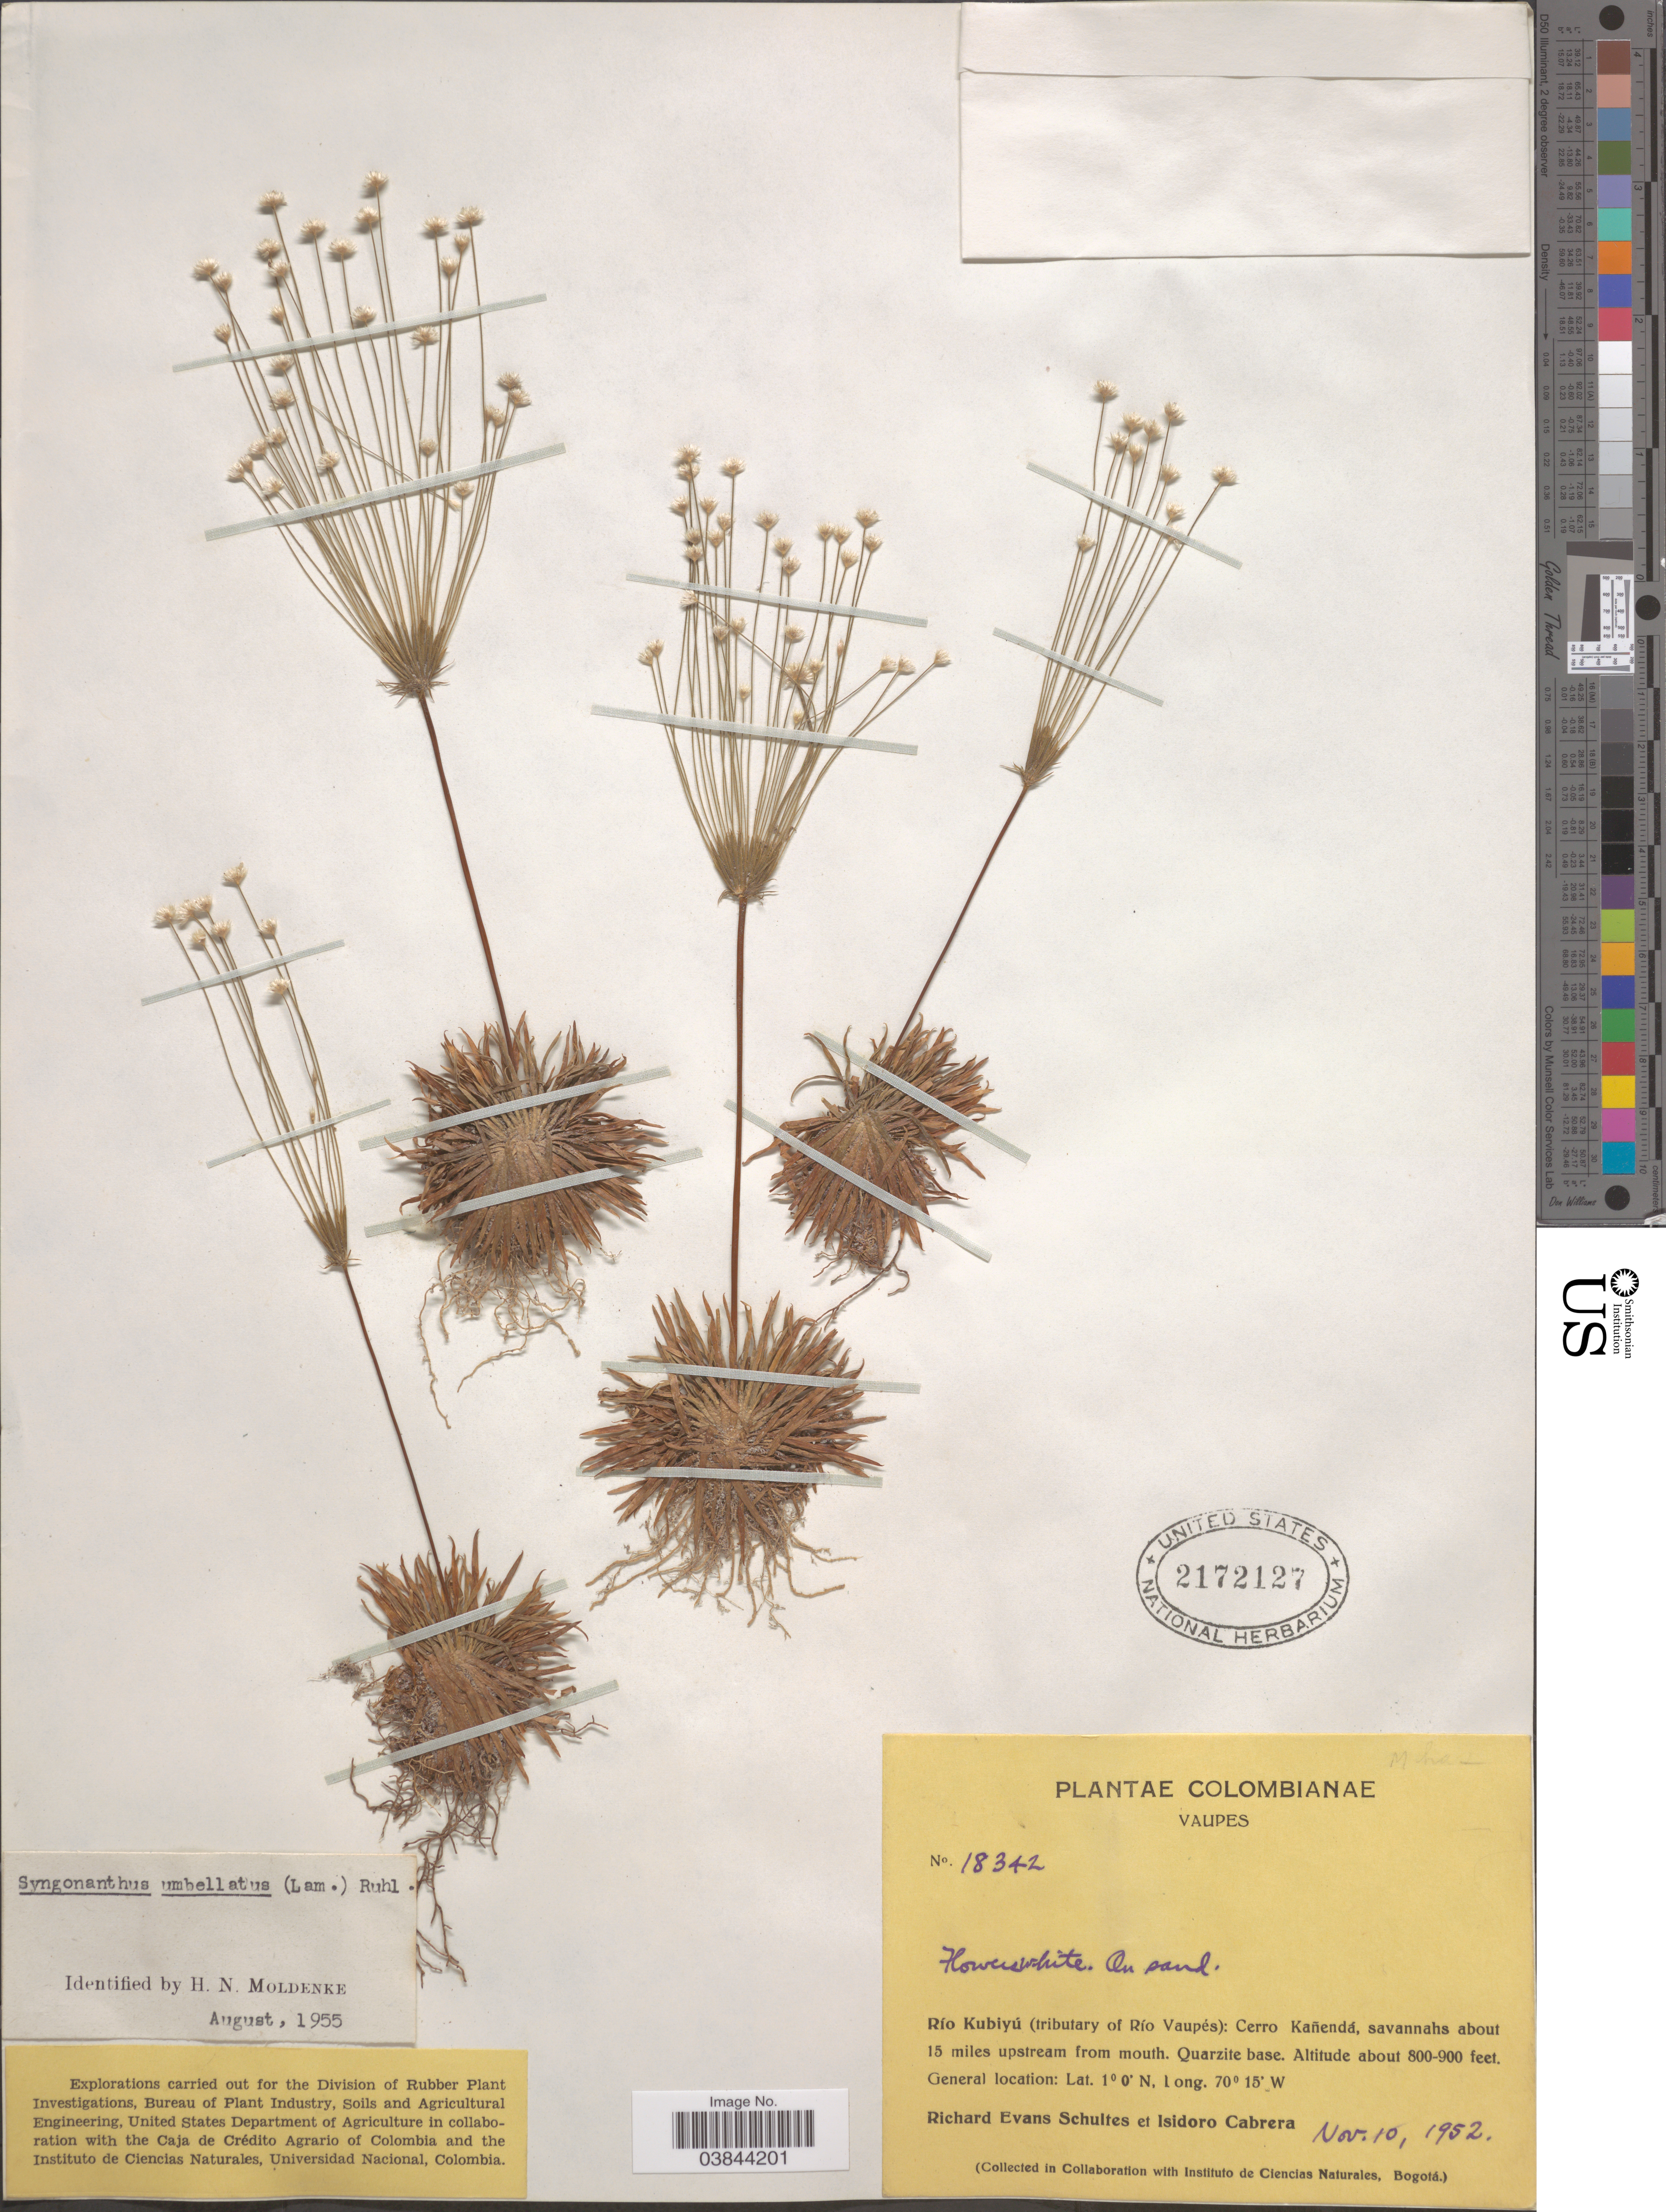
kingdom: Plantae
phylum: Tracheophyta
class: Liliopsida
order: Poales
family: Eriocaulaceae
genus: Syngonanthus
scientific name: Syngonanthus umbellatus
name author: (Lam.) Ruhland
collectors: R. E. Schultes & I. Cabrera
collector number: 18342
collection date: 1952-11-10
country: Colombia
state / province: Vaupés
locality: Río Kubiyú (tributary of Río Vaupés): Cerro Kañendá, savannahs about 15 miles upstream from mouth. Quarzite base.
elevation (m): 244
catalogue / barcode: US 2172127